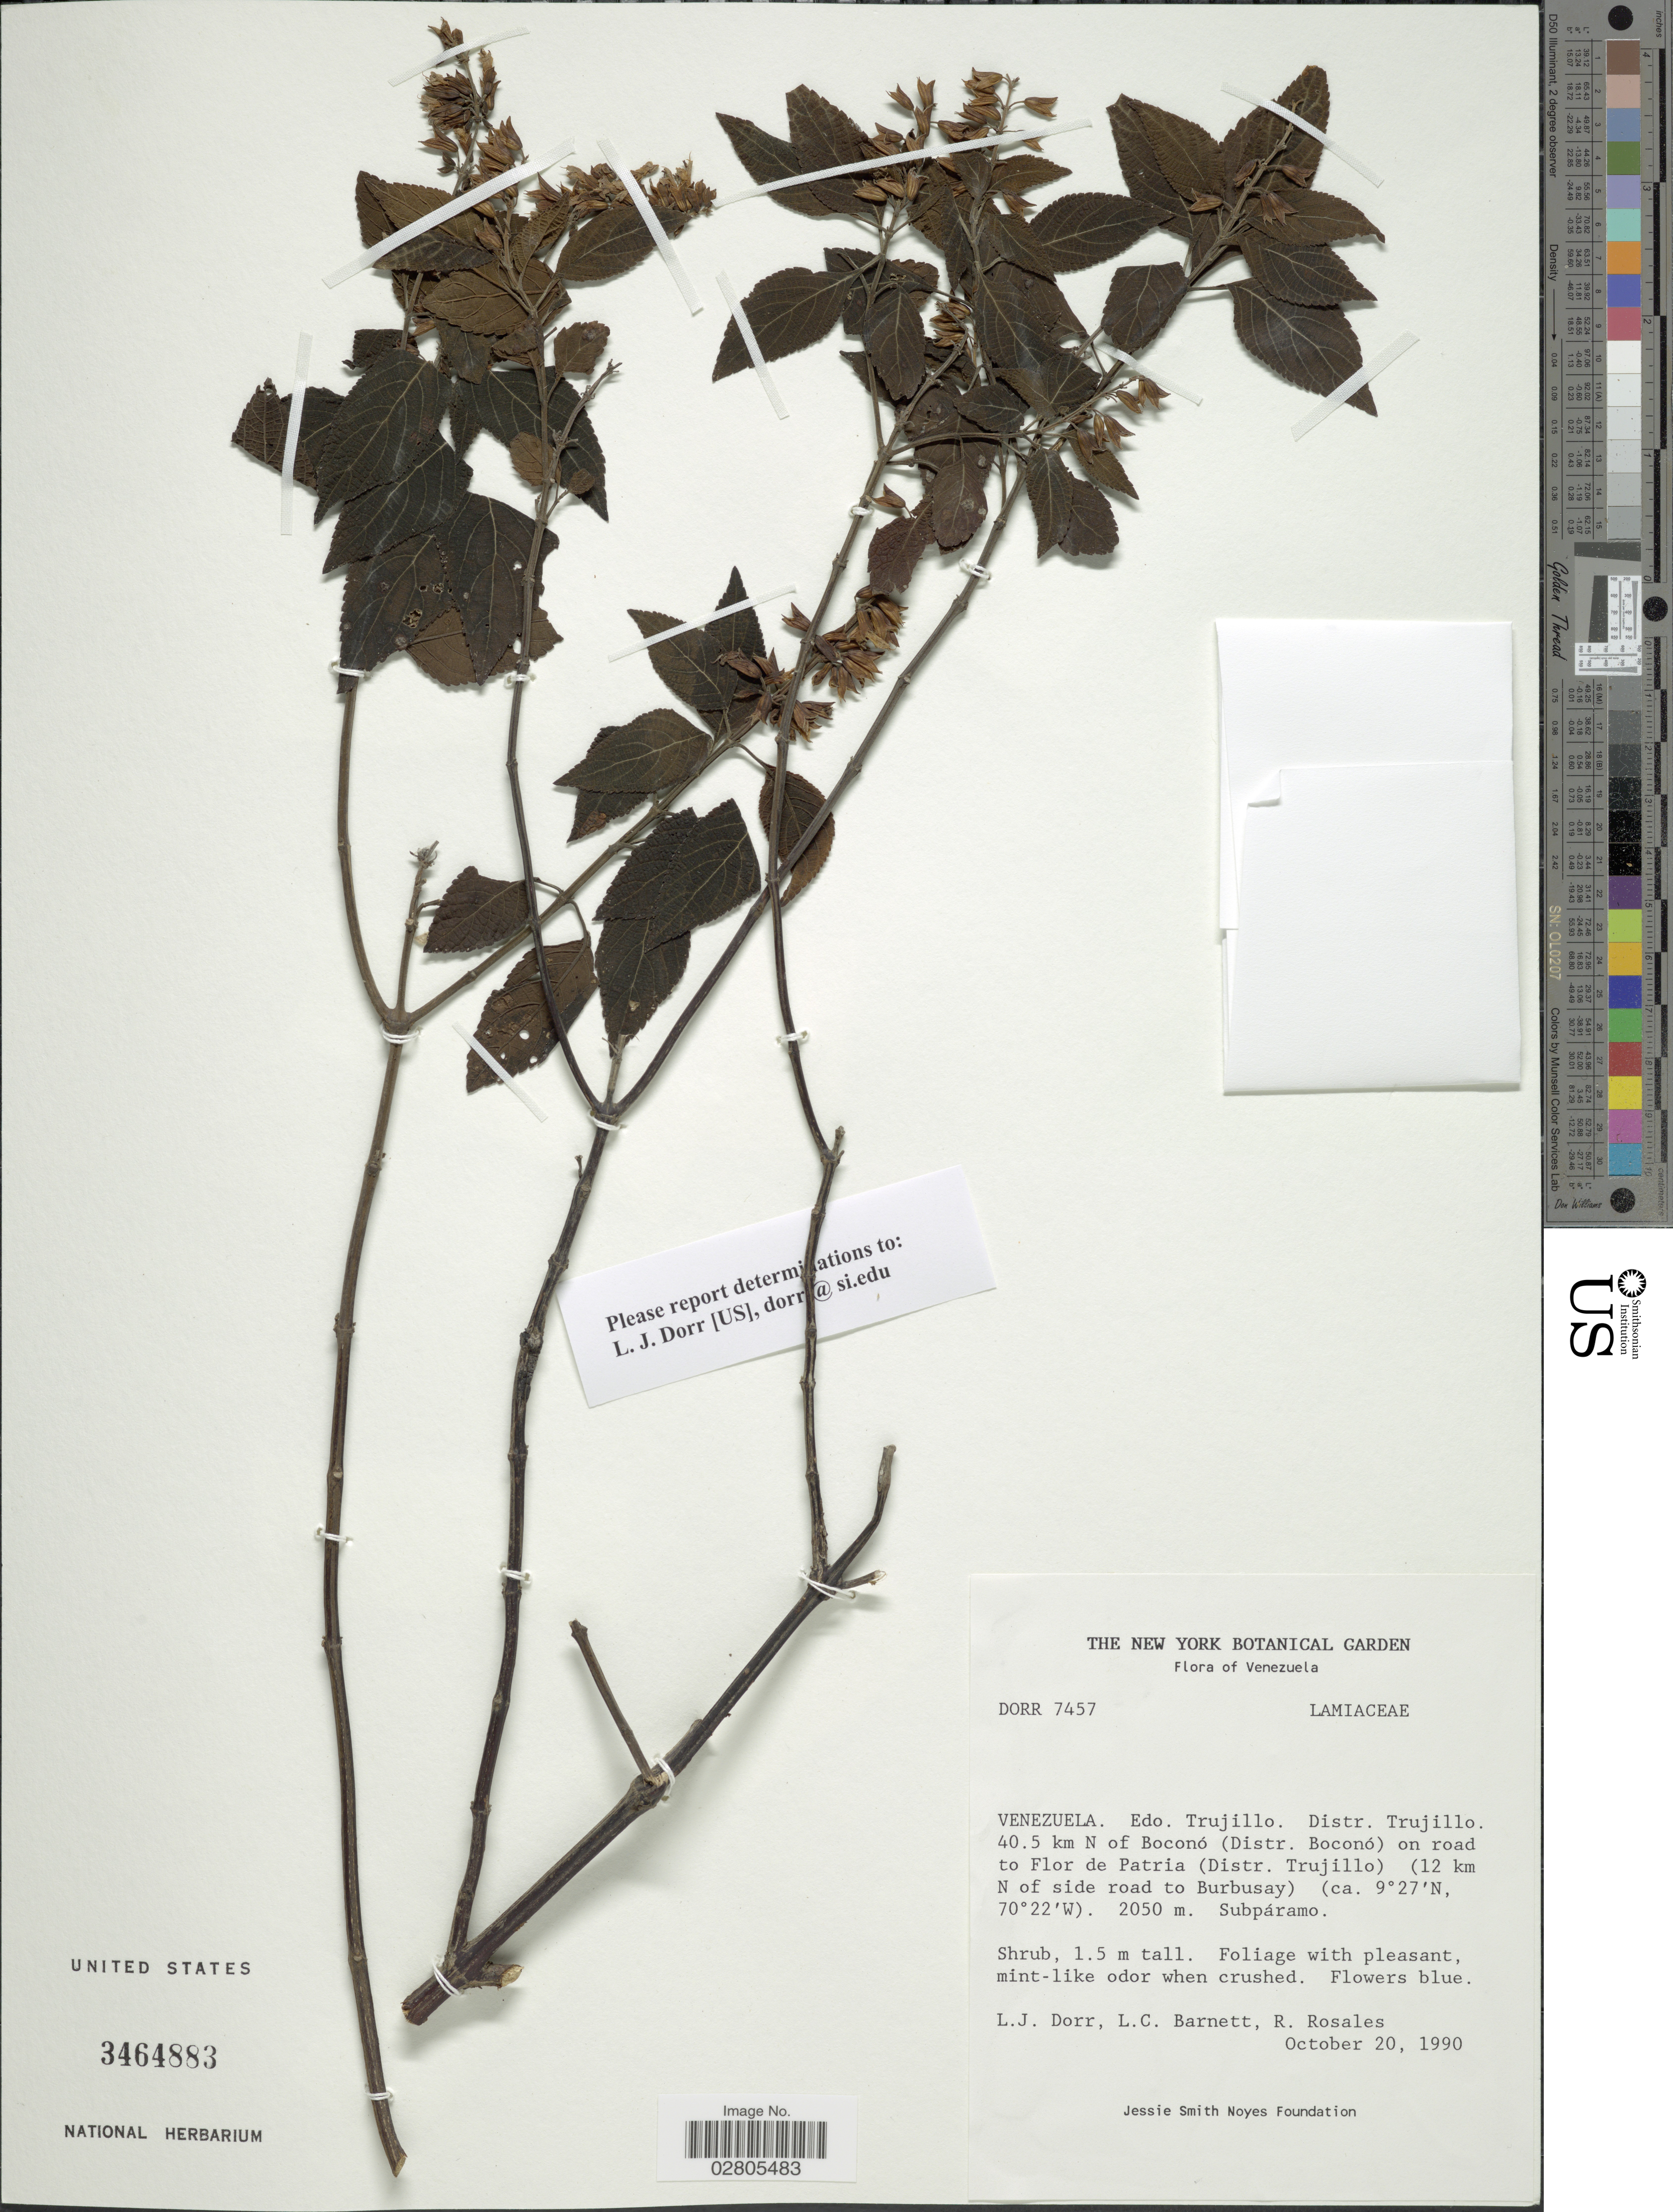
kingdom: Plantae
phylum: Tracheophyta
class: Magnoliopsida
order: Lamiales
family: Lamiaceae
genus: Salvia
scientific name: Salvia sp.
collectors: L. J. Dorr, L. C. Barnett & R. Rosales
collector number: Dorr 7457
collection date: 1990-10-20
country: Venezuela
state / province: Trujillo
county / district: Boconó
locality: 40.5 km N of Boconó (Distr. Boconó) on road to Flor de Patria (Distr. Trujillo) (12 km N of side road to Burbusay)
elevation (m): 2050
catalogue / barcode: US 3464883